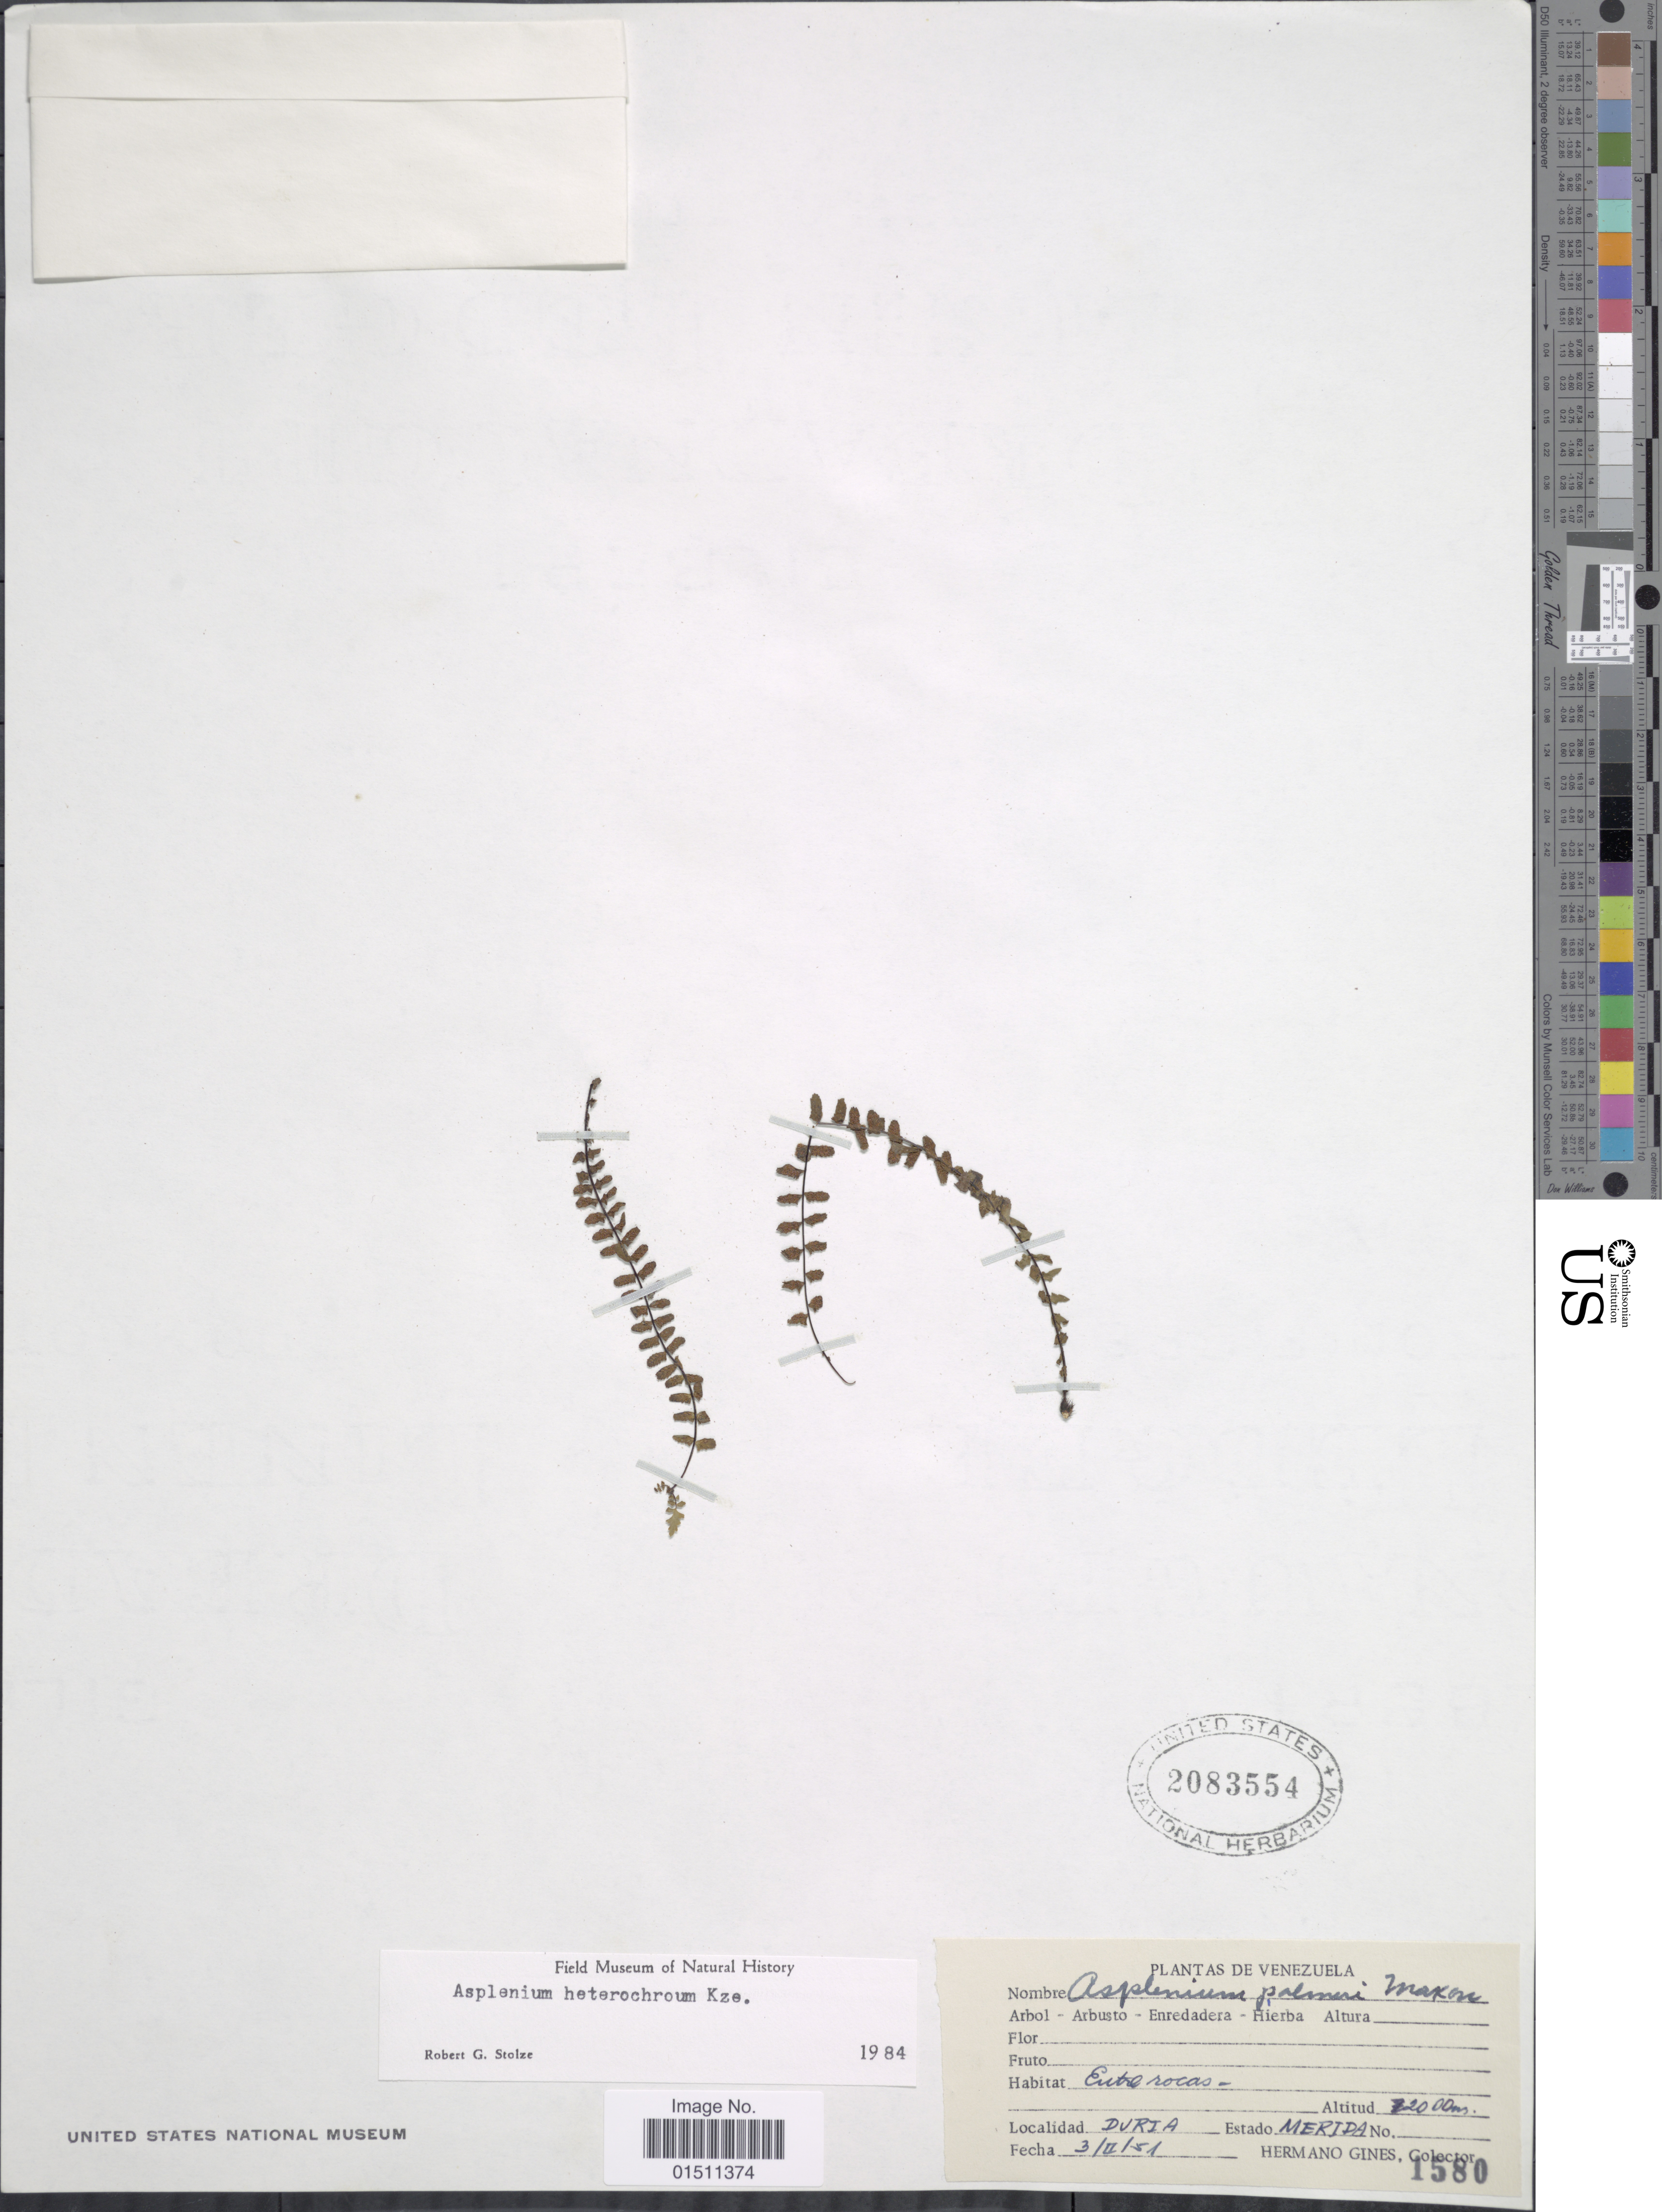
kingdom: Plantae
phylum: Tracheophyta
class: Polypodiopsida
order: Polypodiales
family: Aspleniaceae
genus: Asplenium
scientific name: Asplenium heterochroum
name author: Kunze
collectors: Bro. Gines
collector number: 1580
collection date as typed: Transcribed d/m/y: 3/2/51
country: Venezuela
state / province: Mérida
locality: Venezuela, Localidad: Duria, Estado: Merida.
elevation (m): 2000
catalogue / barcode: US 2083554